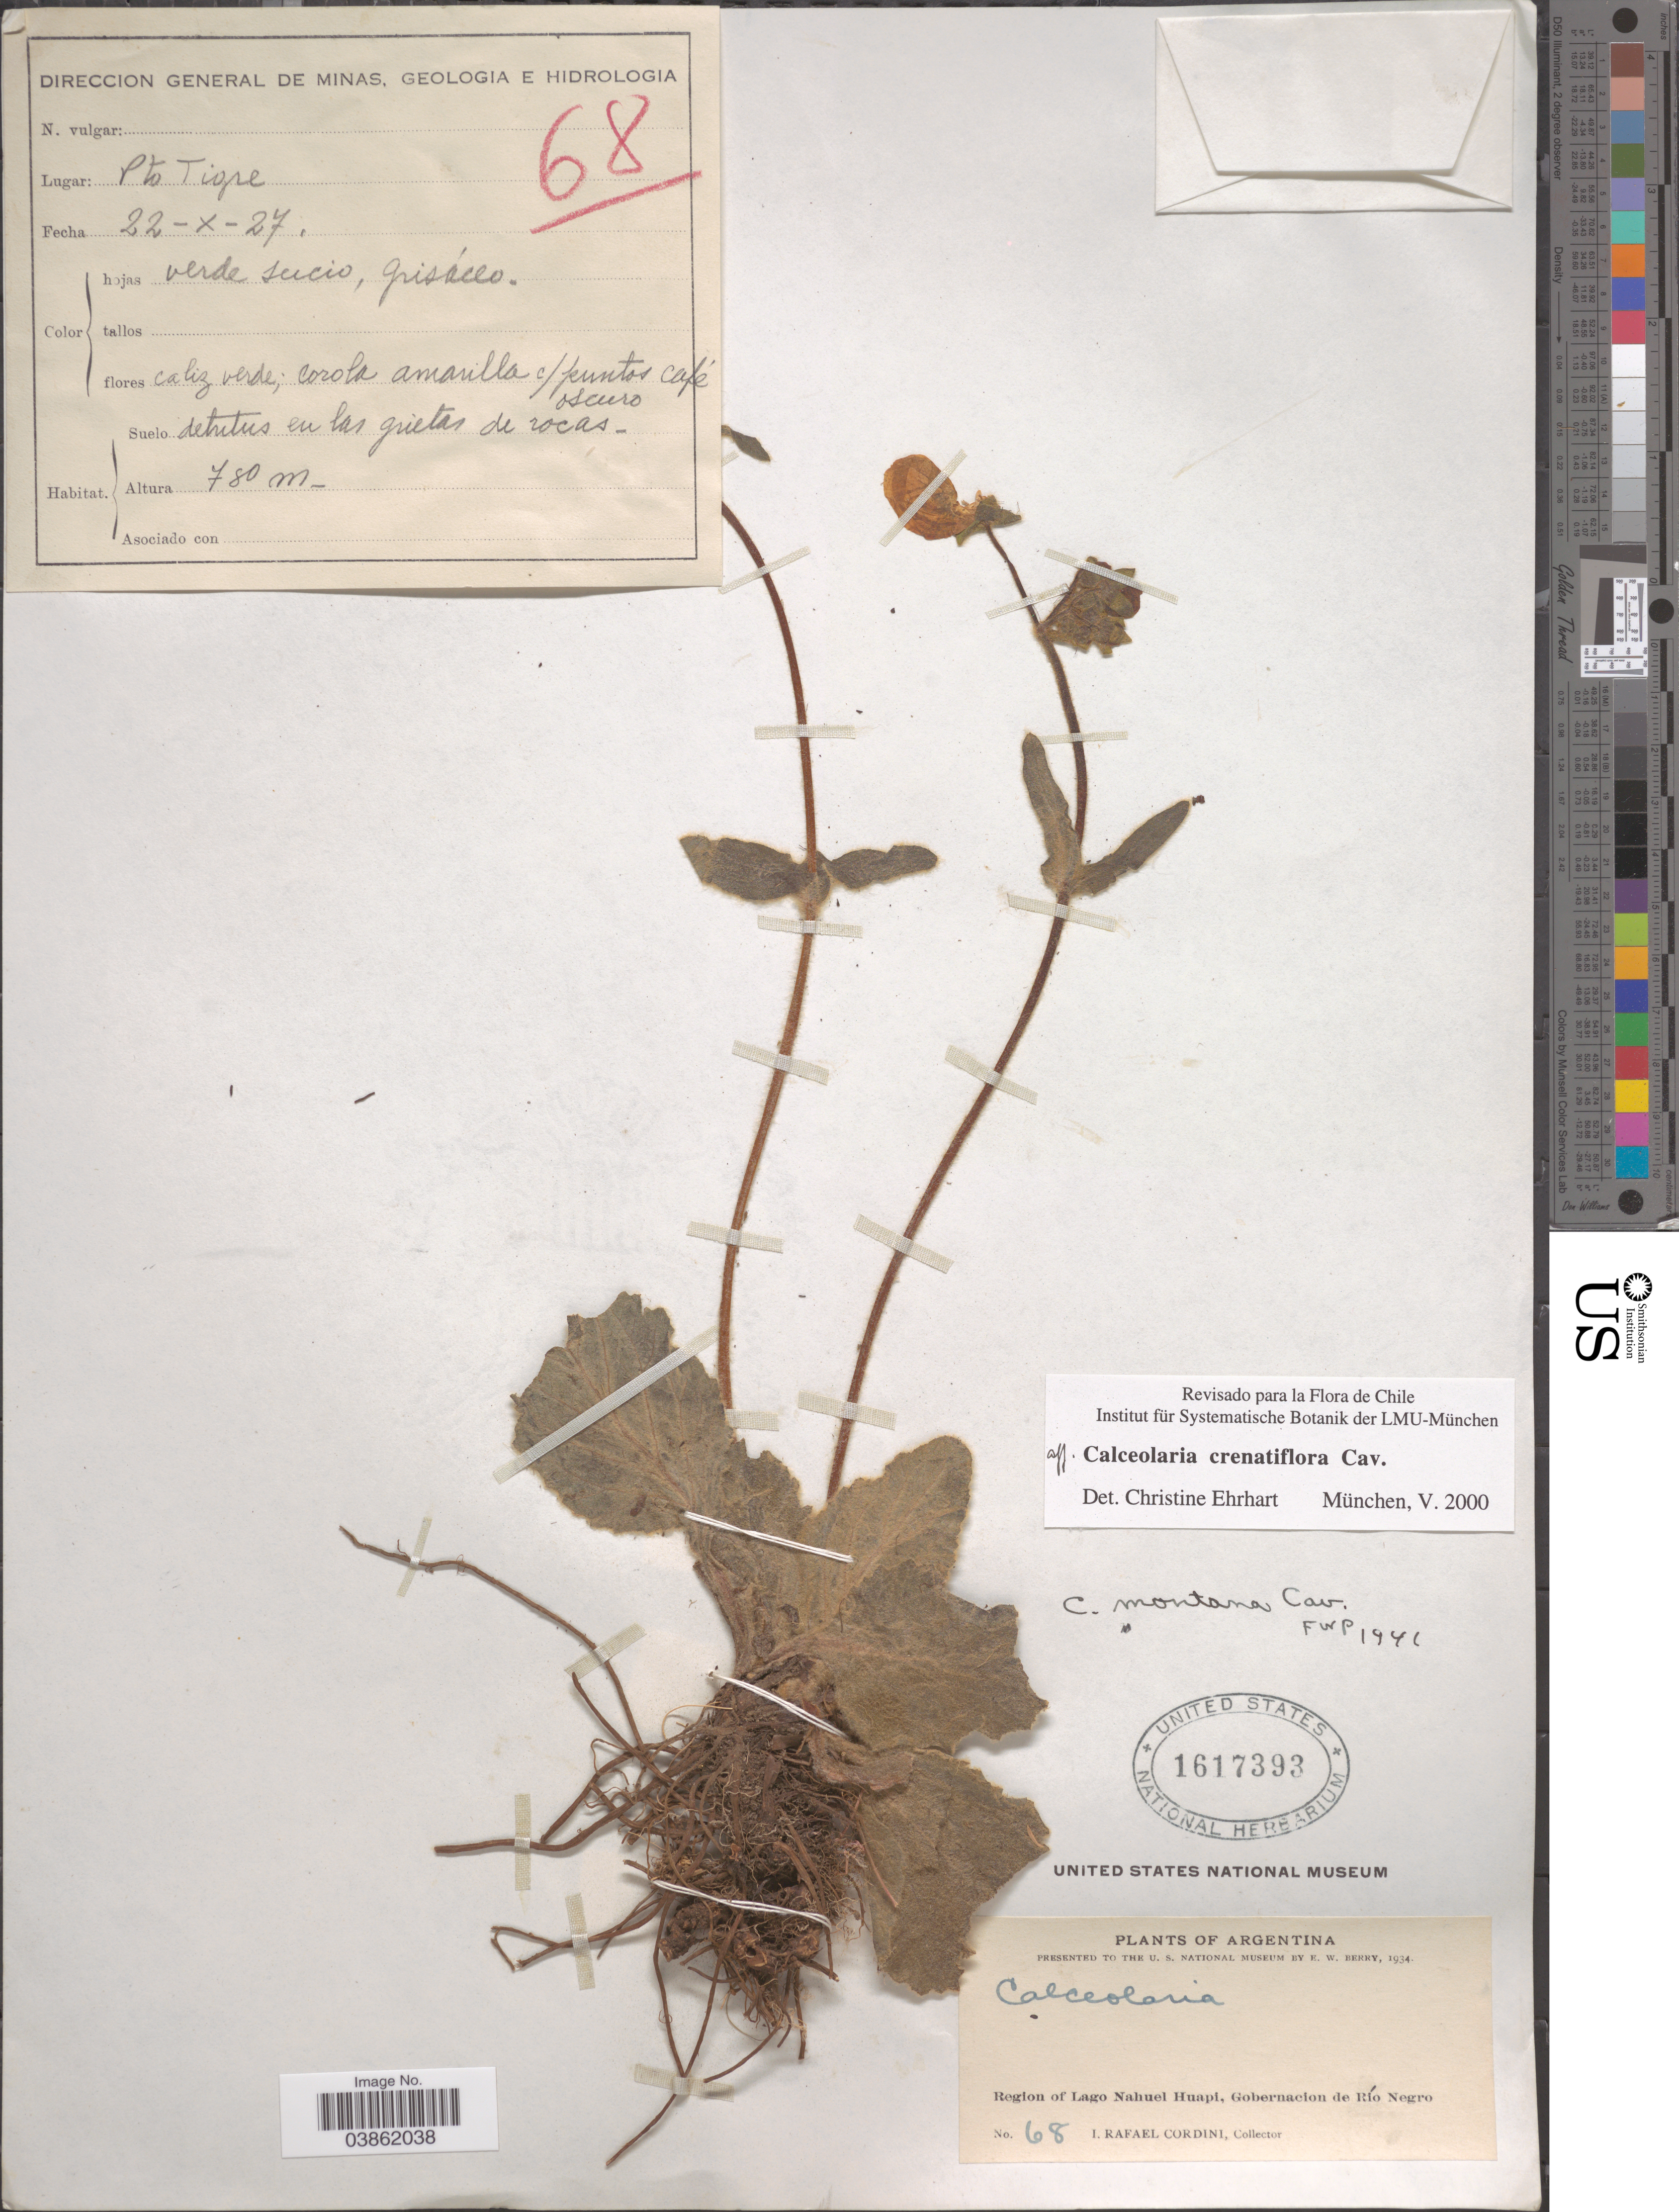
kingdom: Plantae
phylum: Tracheophyta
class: Magnoliopsida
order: Lamiales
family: Calceolariaceae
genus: Calceolaria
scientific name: Calceolaria crenatiflora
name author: Cav.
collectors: I. Cordini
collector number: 68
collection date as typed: Transcribed d/m/y: 22/10/27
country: Argentina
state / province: Rio Negro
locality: Pto. Tigre. Region of Lago Nahuel Huapi, Gobernacion de Río Negro.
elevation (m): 780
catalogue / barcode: US 1617393